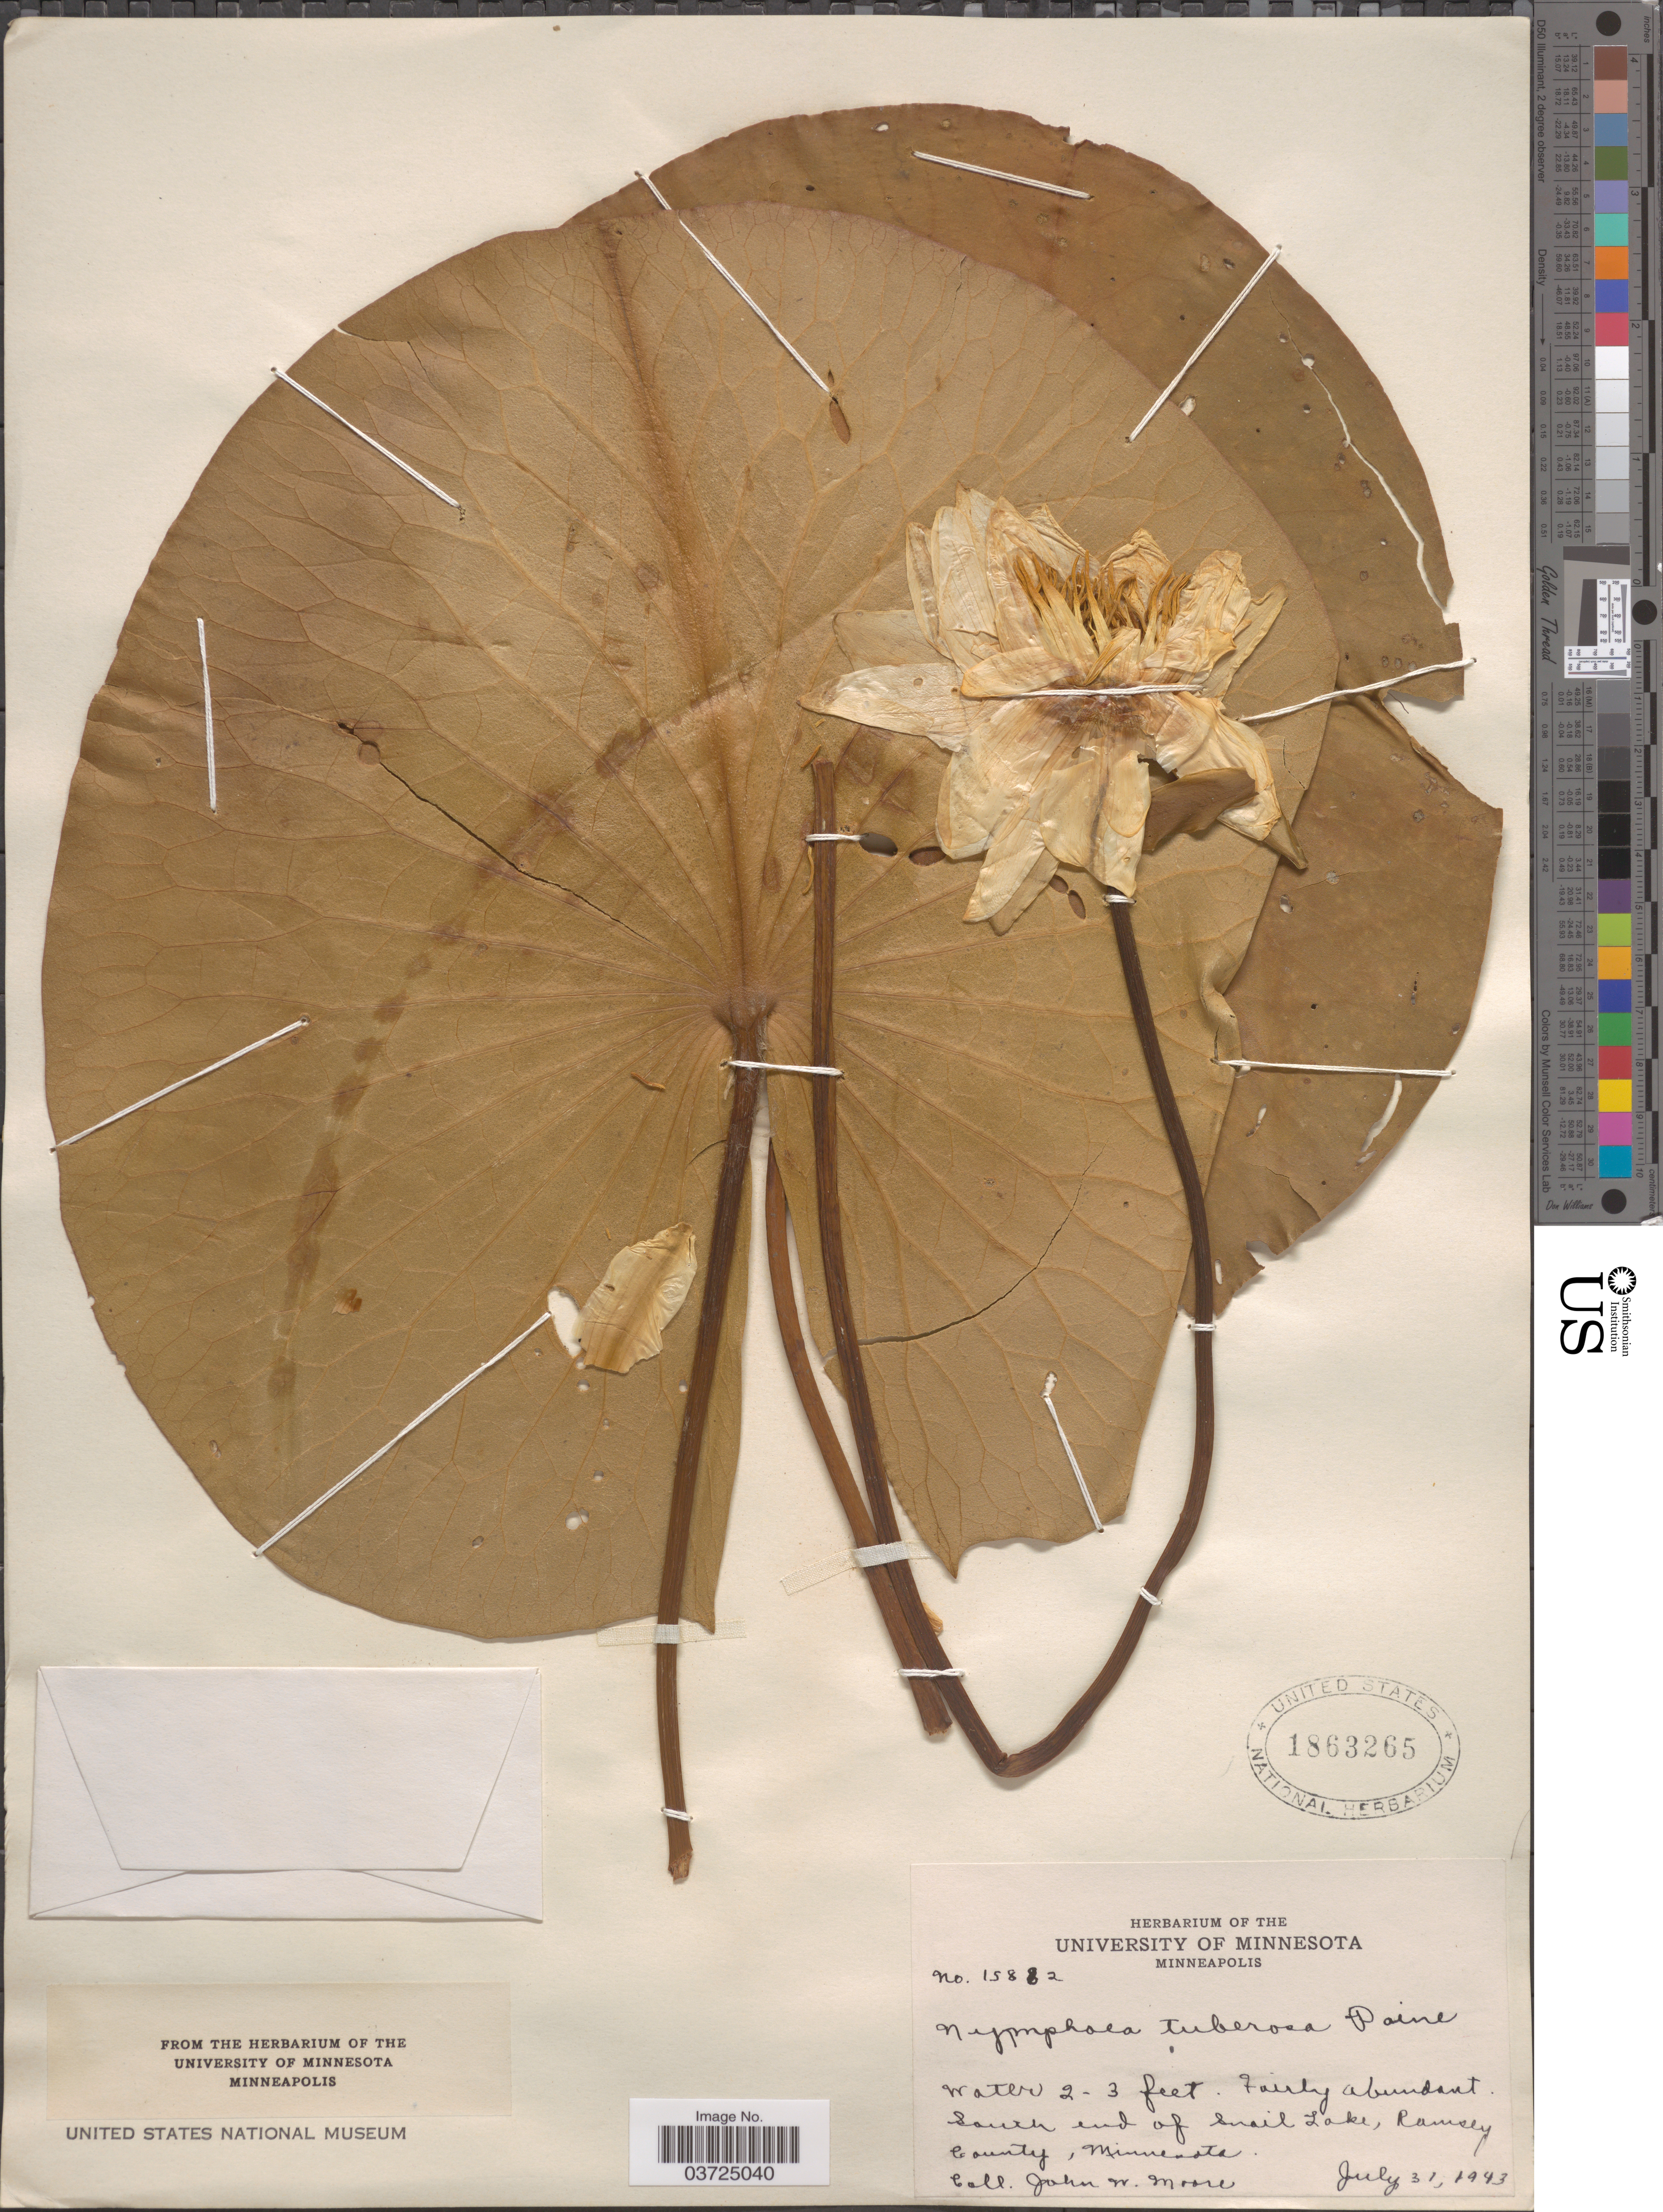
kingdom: Plantae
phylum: Tracheophyta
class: Magnoliopsida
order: Nymphaeales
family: Nymphaeaceae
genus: Nymphaea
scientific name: Nymphaea tuberosa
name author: Paine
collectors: J. Moore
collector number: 15882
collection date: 1943-07-31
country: United States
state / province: Minnesota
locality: South end of Snail Lake, Ramsey County.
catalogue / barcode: US 1863265